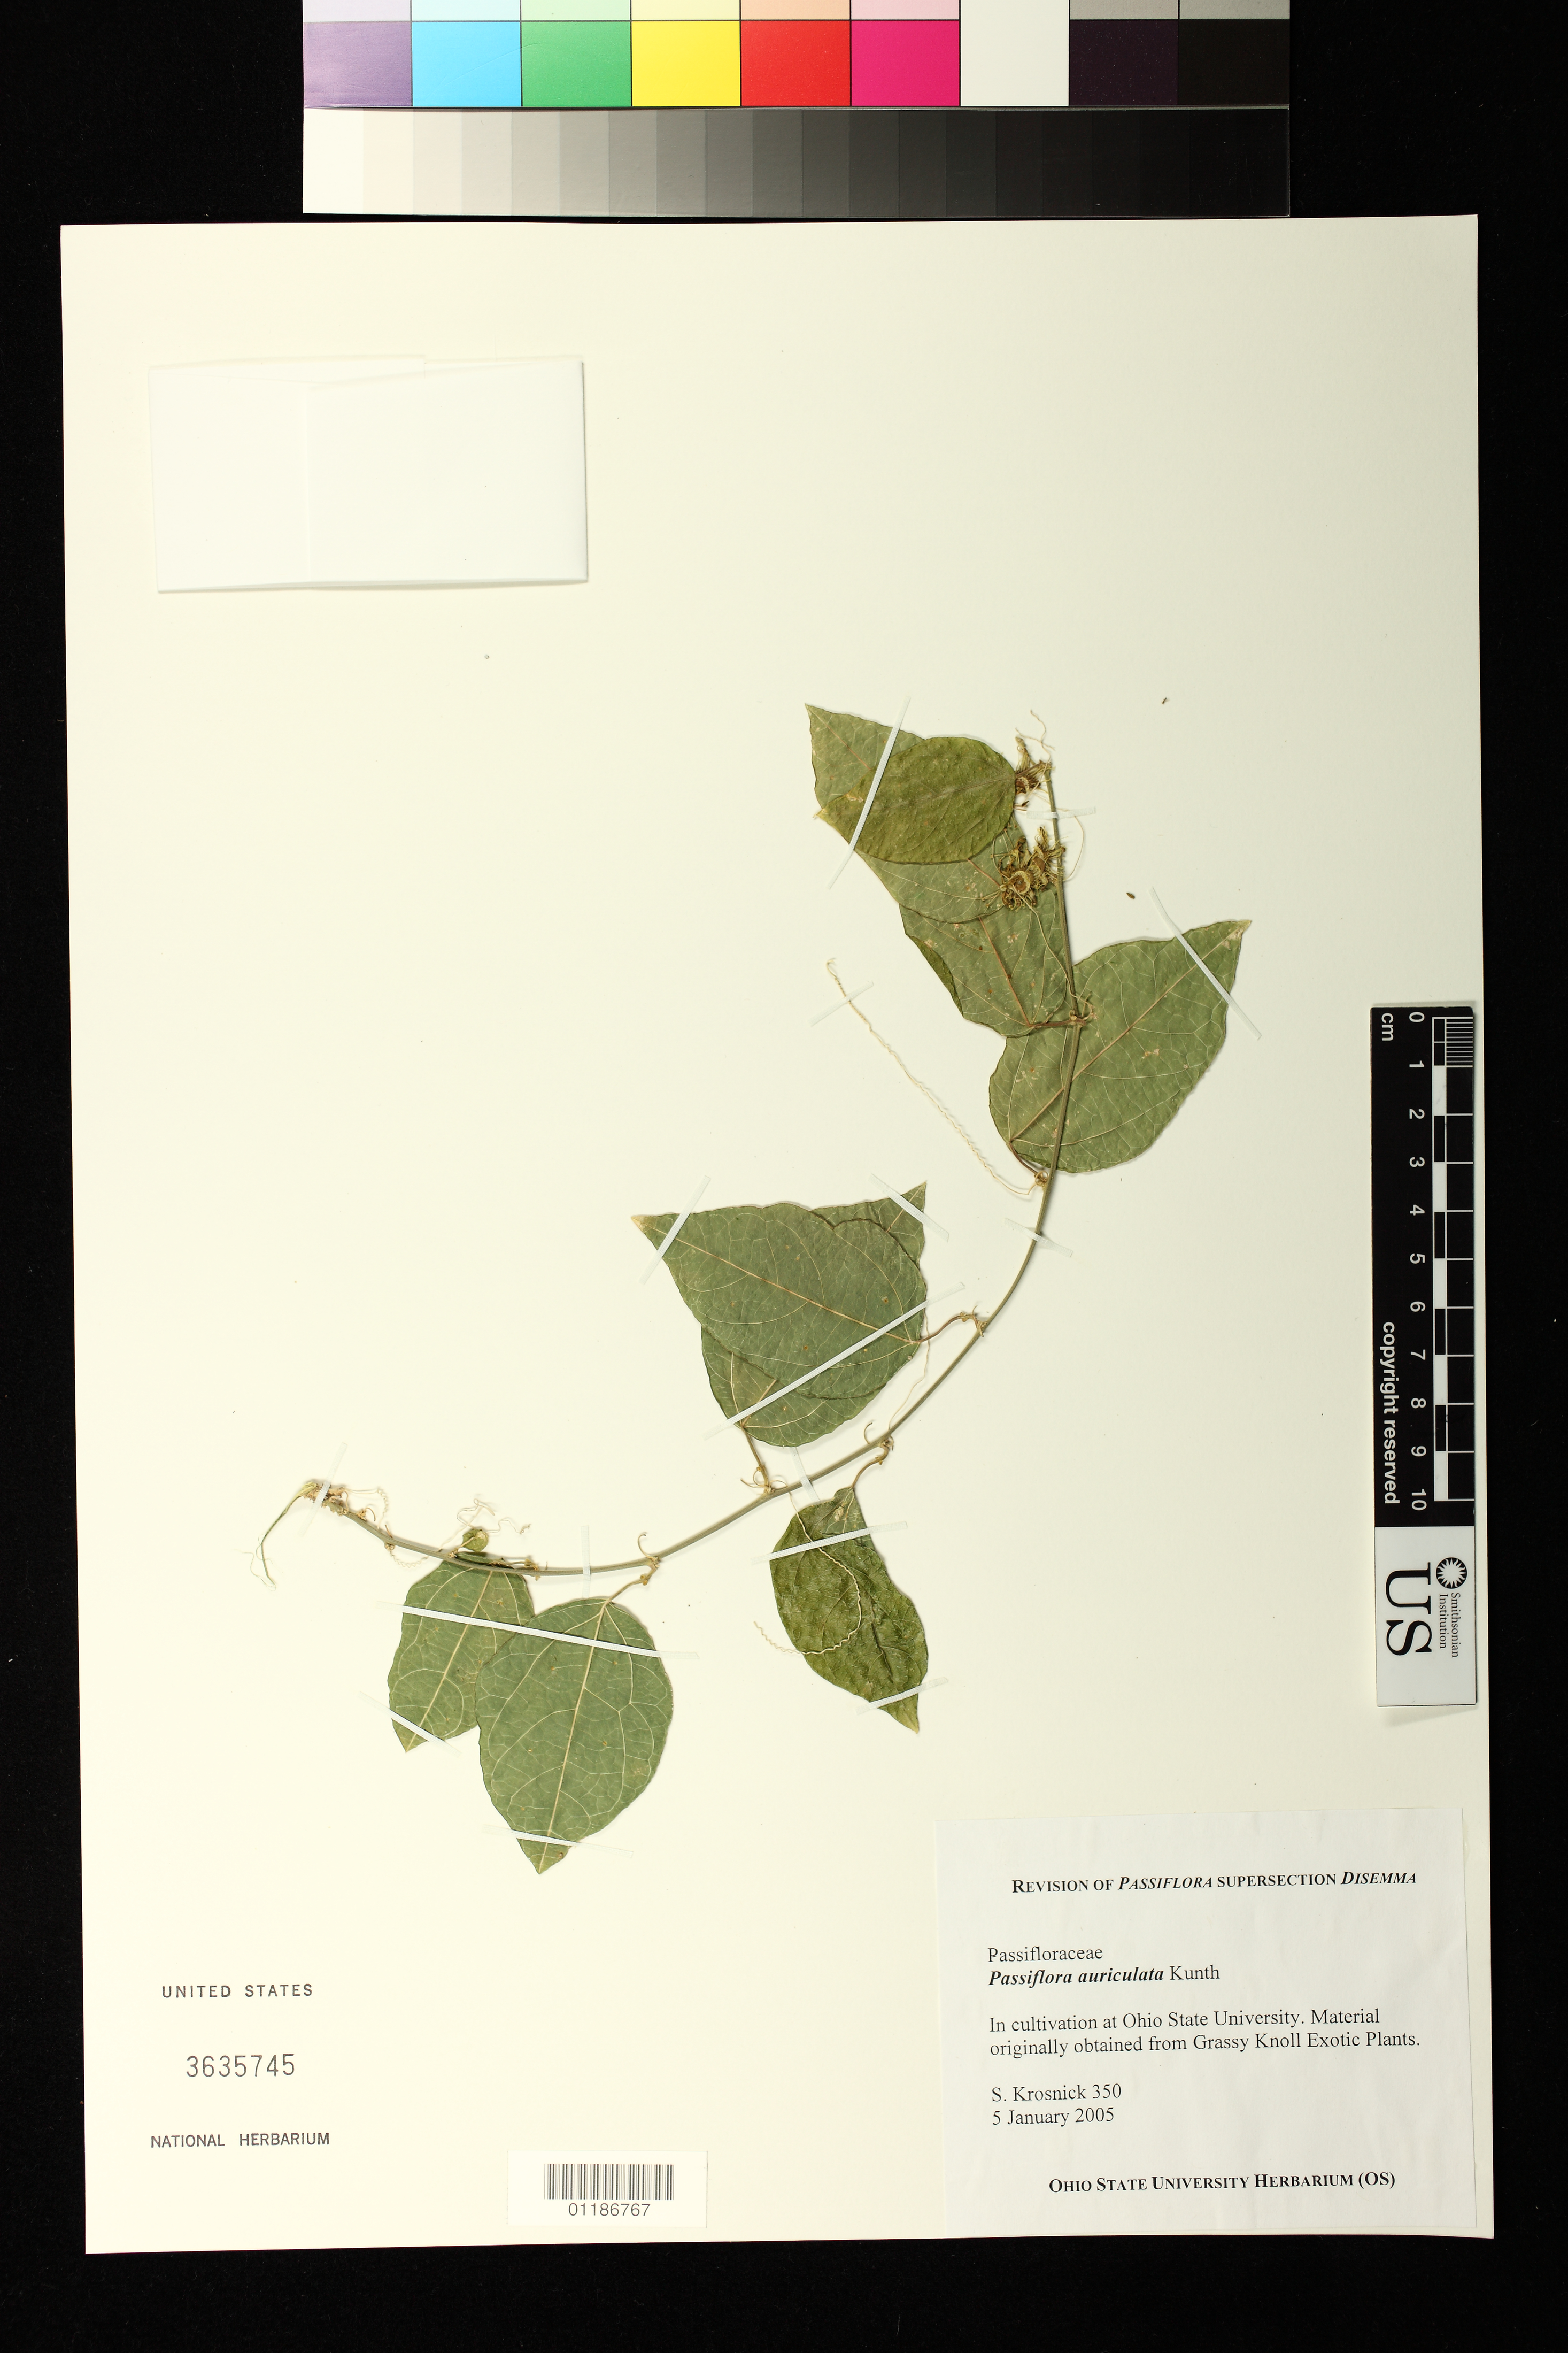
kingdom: Plantae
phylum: Tracheophyta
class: Magnoliopsida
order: Malpighiales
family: Passifloraceae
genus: Passiflora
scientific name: Passiflora auriculata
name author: Kunth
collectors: S. Krosnick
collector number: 350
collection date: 2005-01-05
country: United States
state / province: Ohio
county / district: Franklin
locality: In cultivation at Ohio State University. Material originally from Grassy Knoll Exotic Plants.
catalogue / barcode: US 3635745